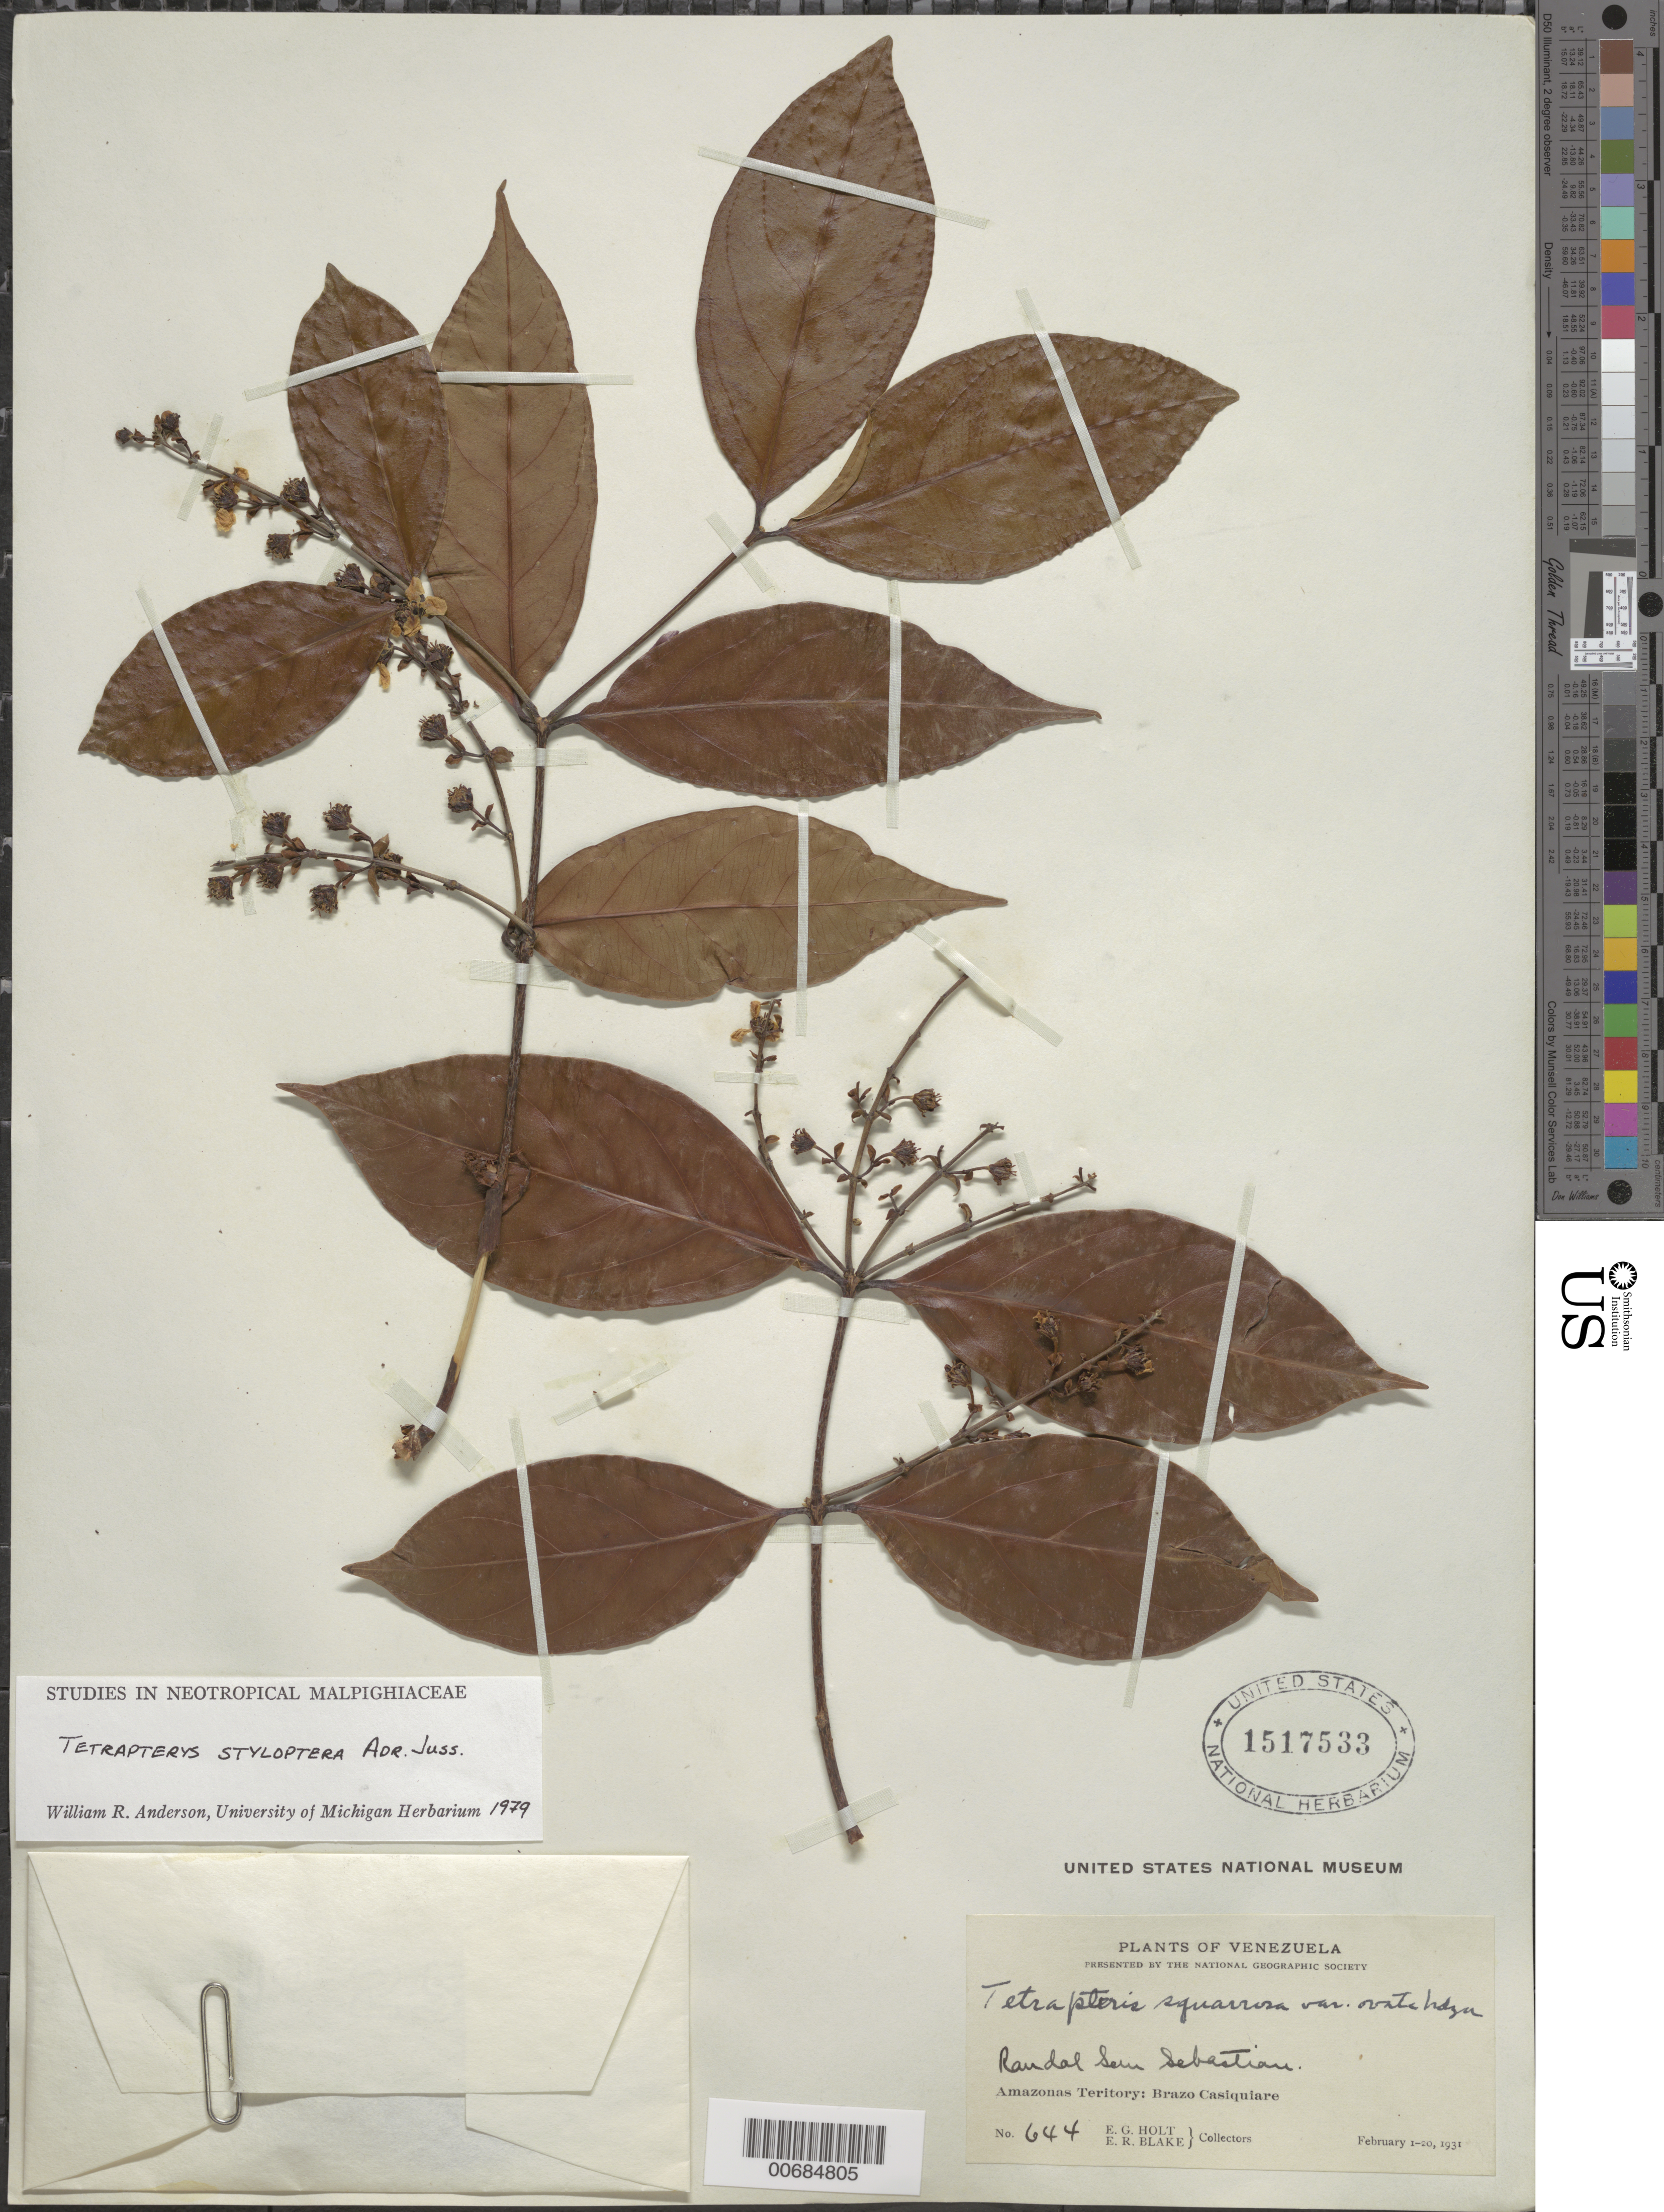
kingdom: Plantae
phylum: Tracheophyta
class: Magnoliopsida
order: Malpighiales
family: Malpighiaceae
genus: Glicophyllum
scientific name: Glicophyllum stylopterum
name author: (A. Juss.) R.F. Almeida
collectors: E. Holt & E. R. Blake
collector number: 644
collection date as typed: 1-Feb-31 to 20-Feb-31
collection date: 1931-02-01/1931-02-20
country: Venezuela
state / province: Amazonas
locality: Brazo Casiquiare, Raudal San Sebastian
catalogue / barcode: US 1517533